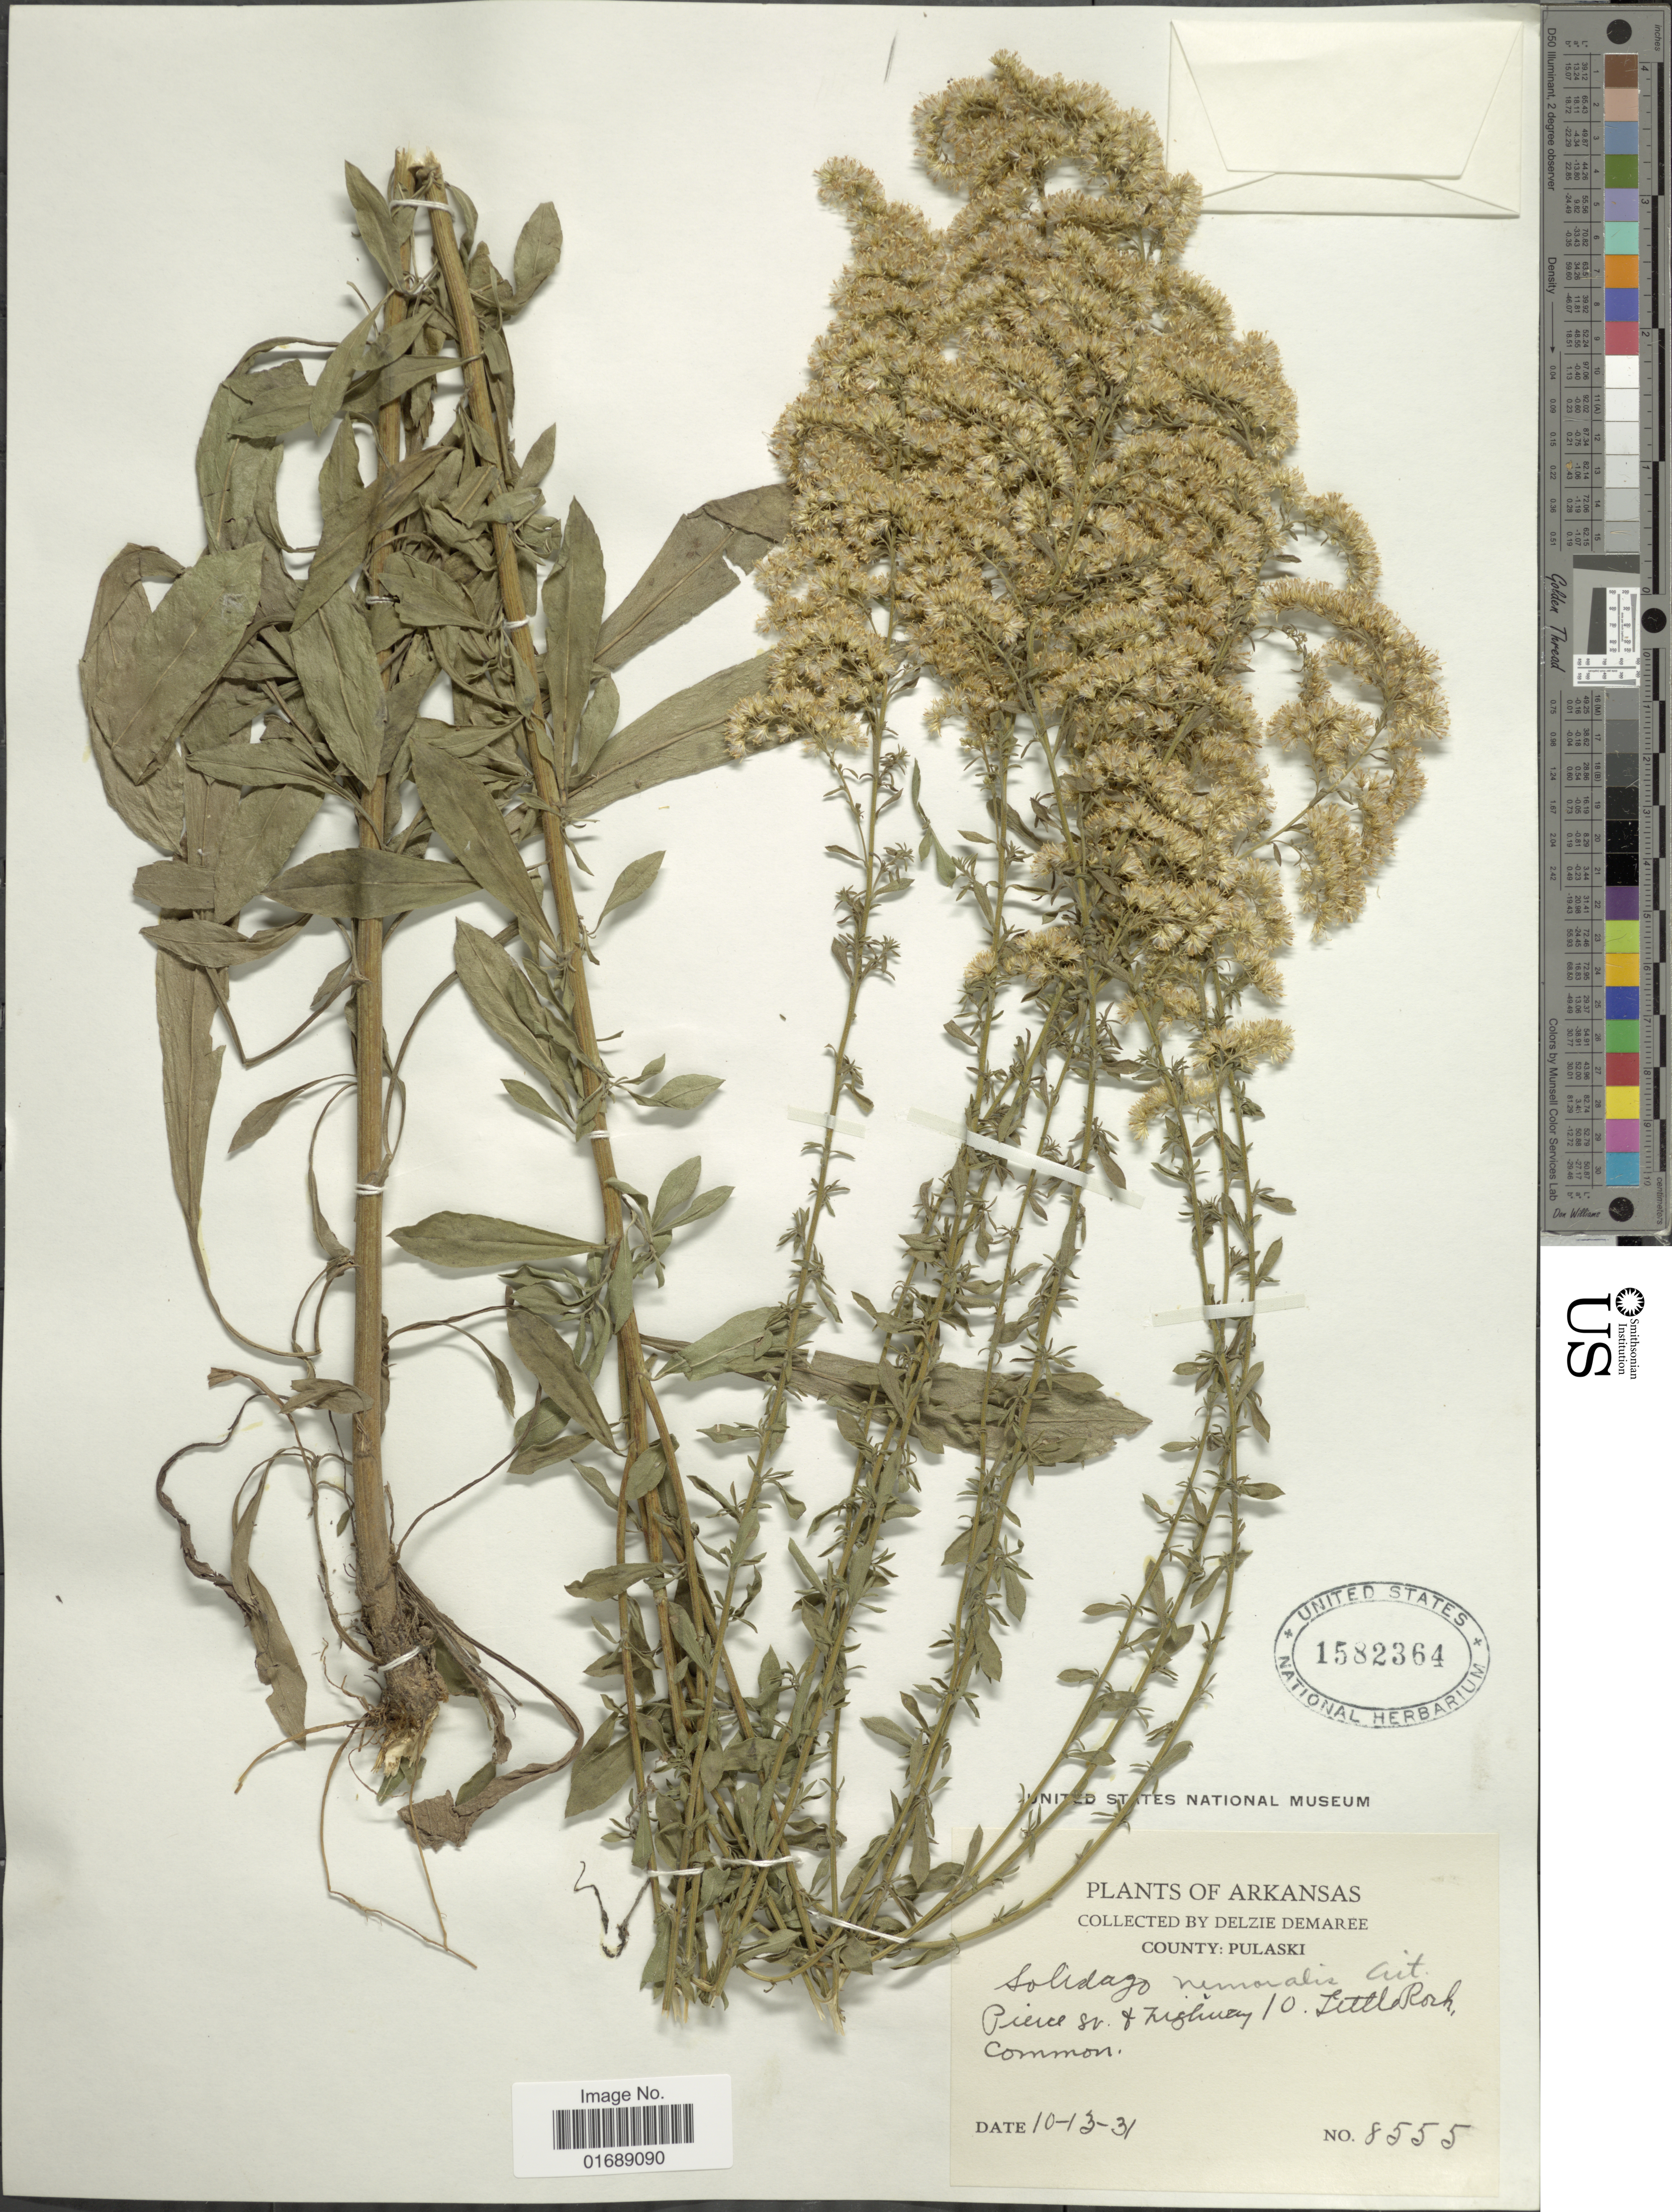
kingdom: Plantae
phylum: Tracheophyta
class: Magnoliopsida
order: Asterales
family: Asteraceae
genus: Solidago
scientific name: Solidago nemoralis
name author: Aiton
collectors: D. Demaree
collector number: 8555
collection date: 1931-10-13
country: United States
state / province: Arkansas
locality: County: Pulaski, Pierce st & Highway 10. Little Rock.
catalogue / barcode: US 1582364